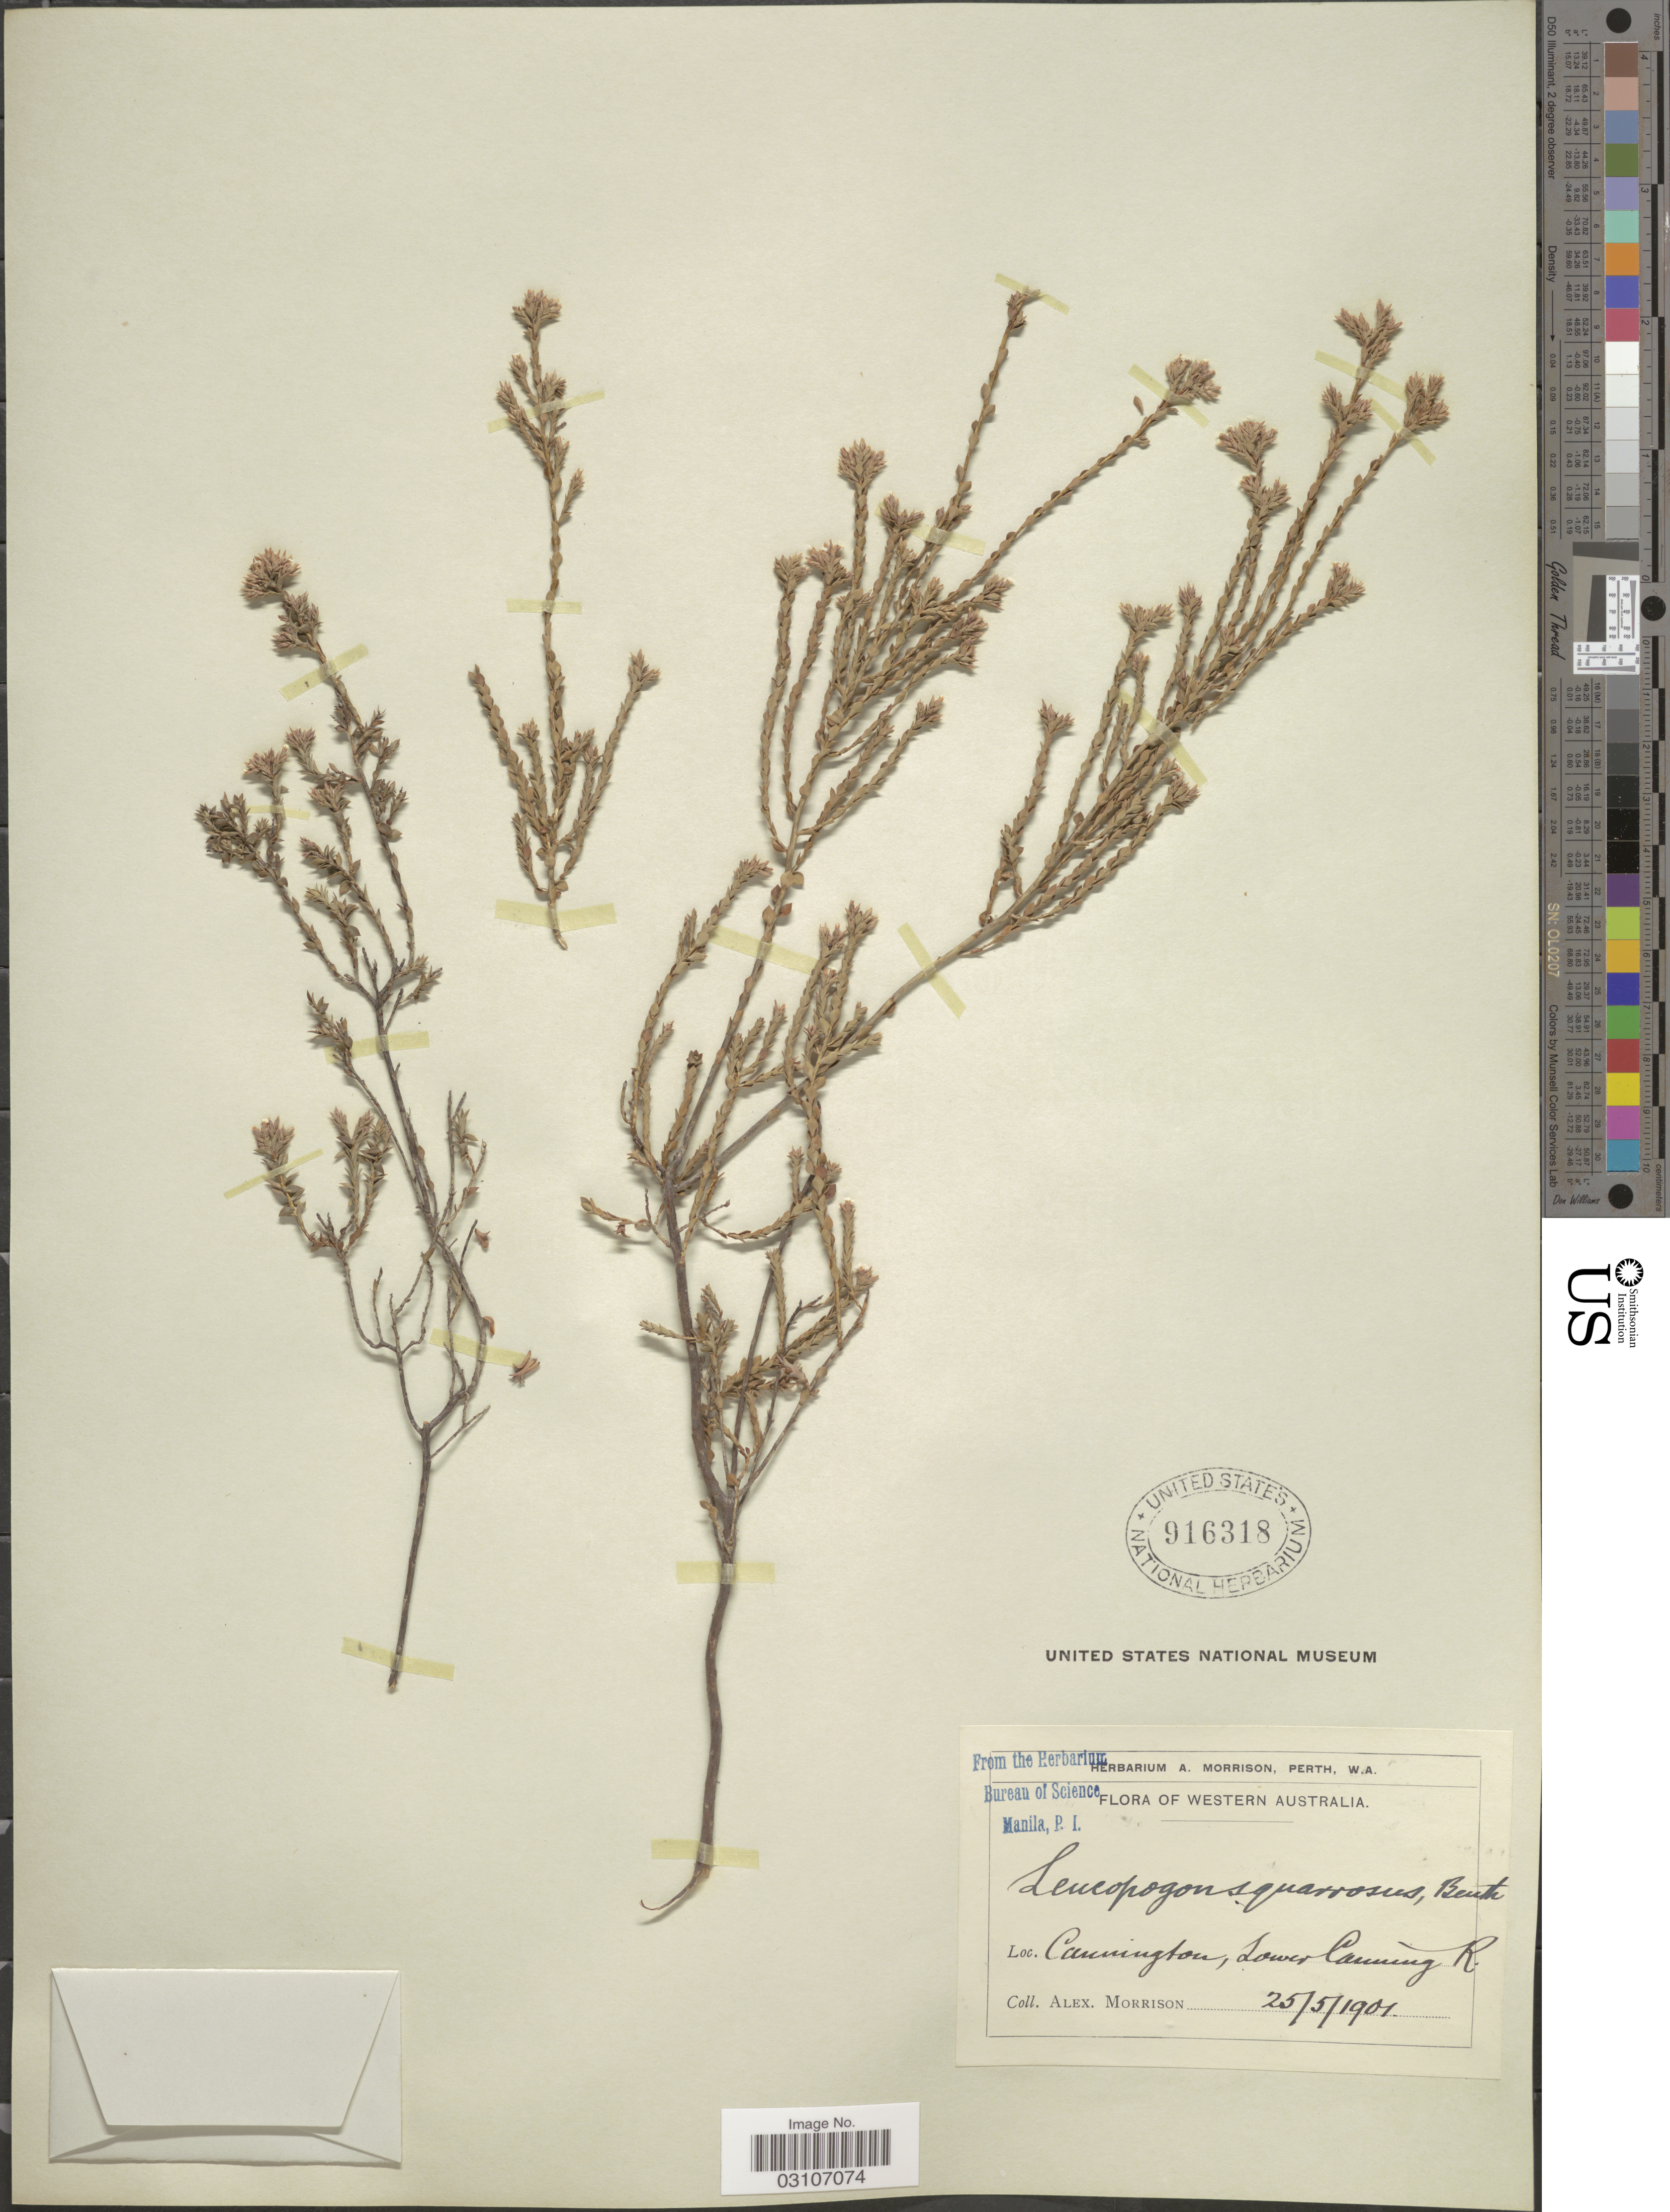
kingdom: Plantae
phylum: Tracheophyta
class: Magnoliopsida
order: Ericales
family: Ericaceae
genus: Leucopogon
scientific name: Leucopogon squarrosus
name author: Benth.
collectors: A. Morrison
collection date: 1901-05-25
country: Australia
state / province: Western Australia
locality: Cannington, Lower Canning R.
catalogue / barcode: US 916318